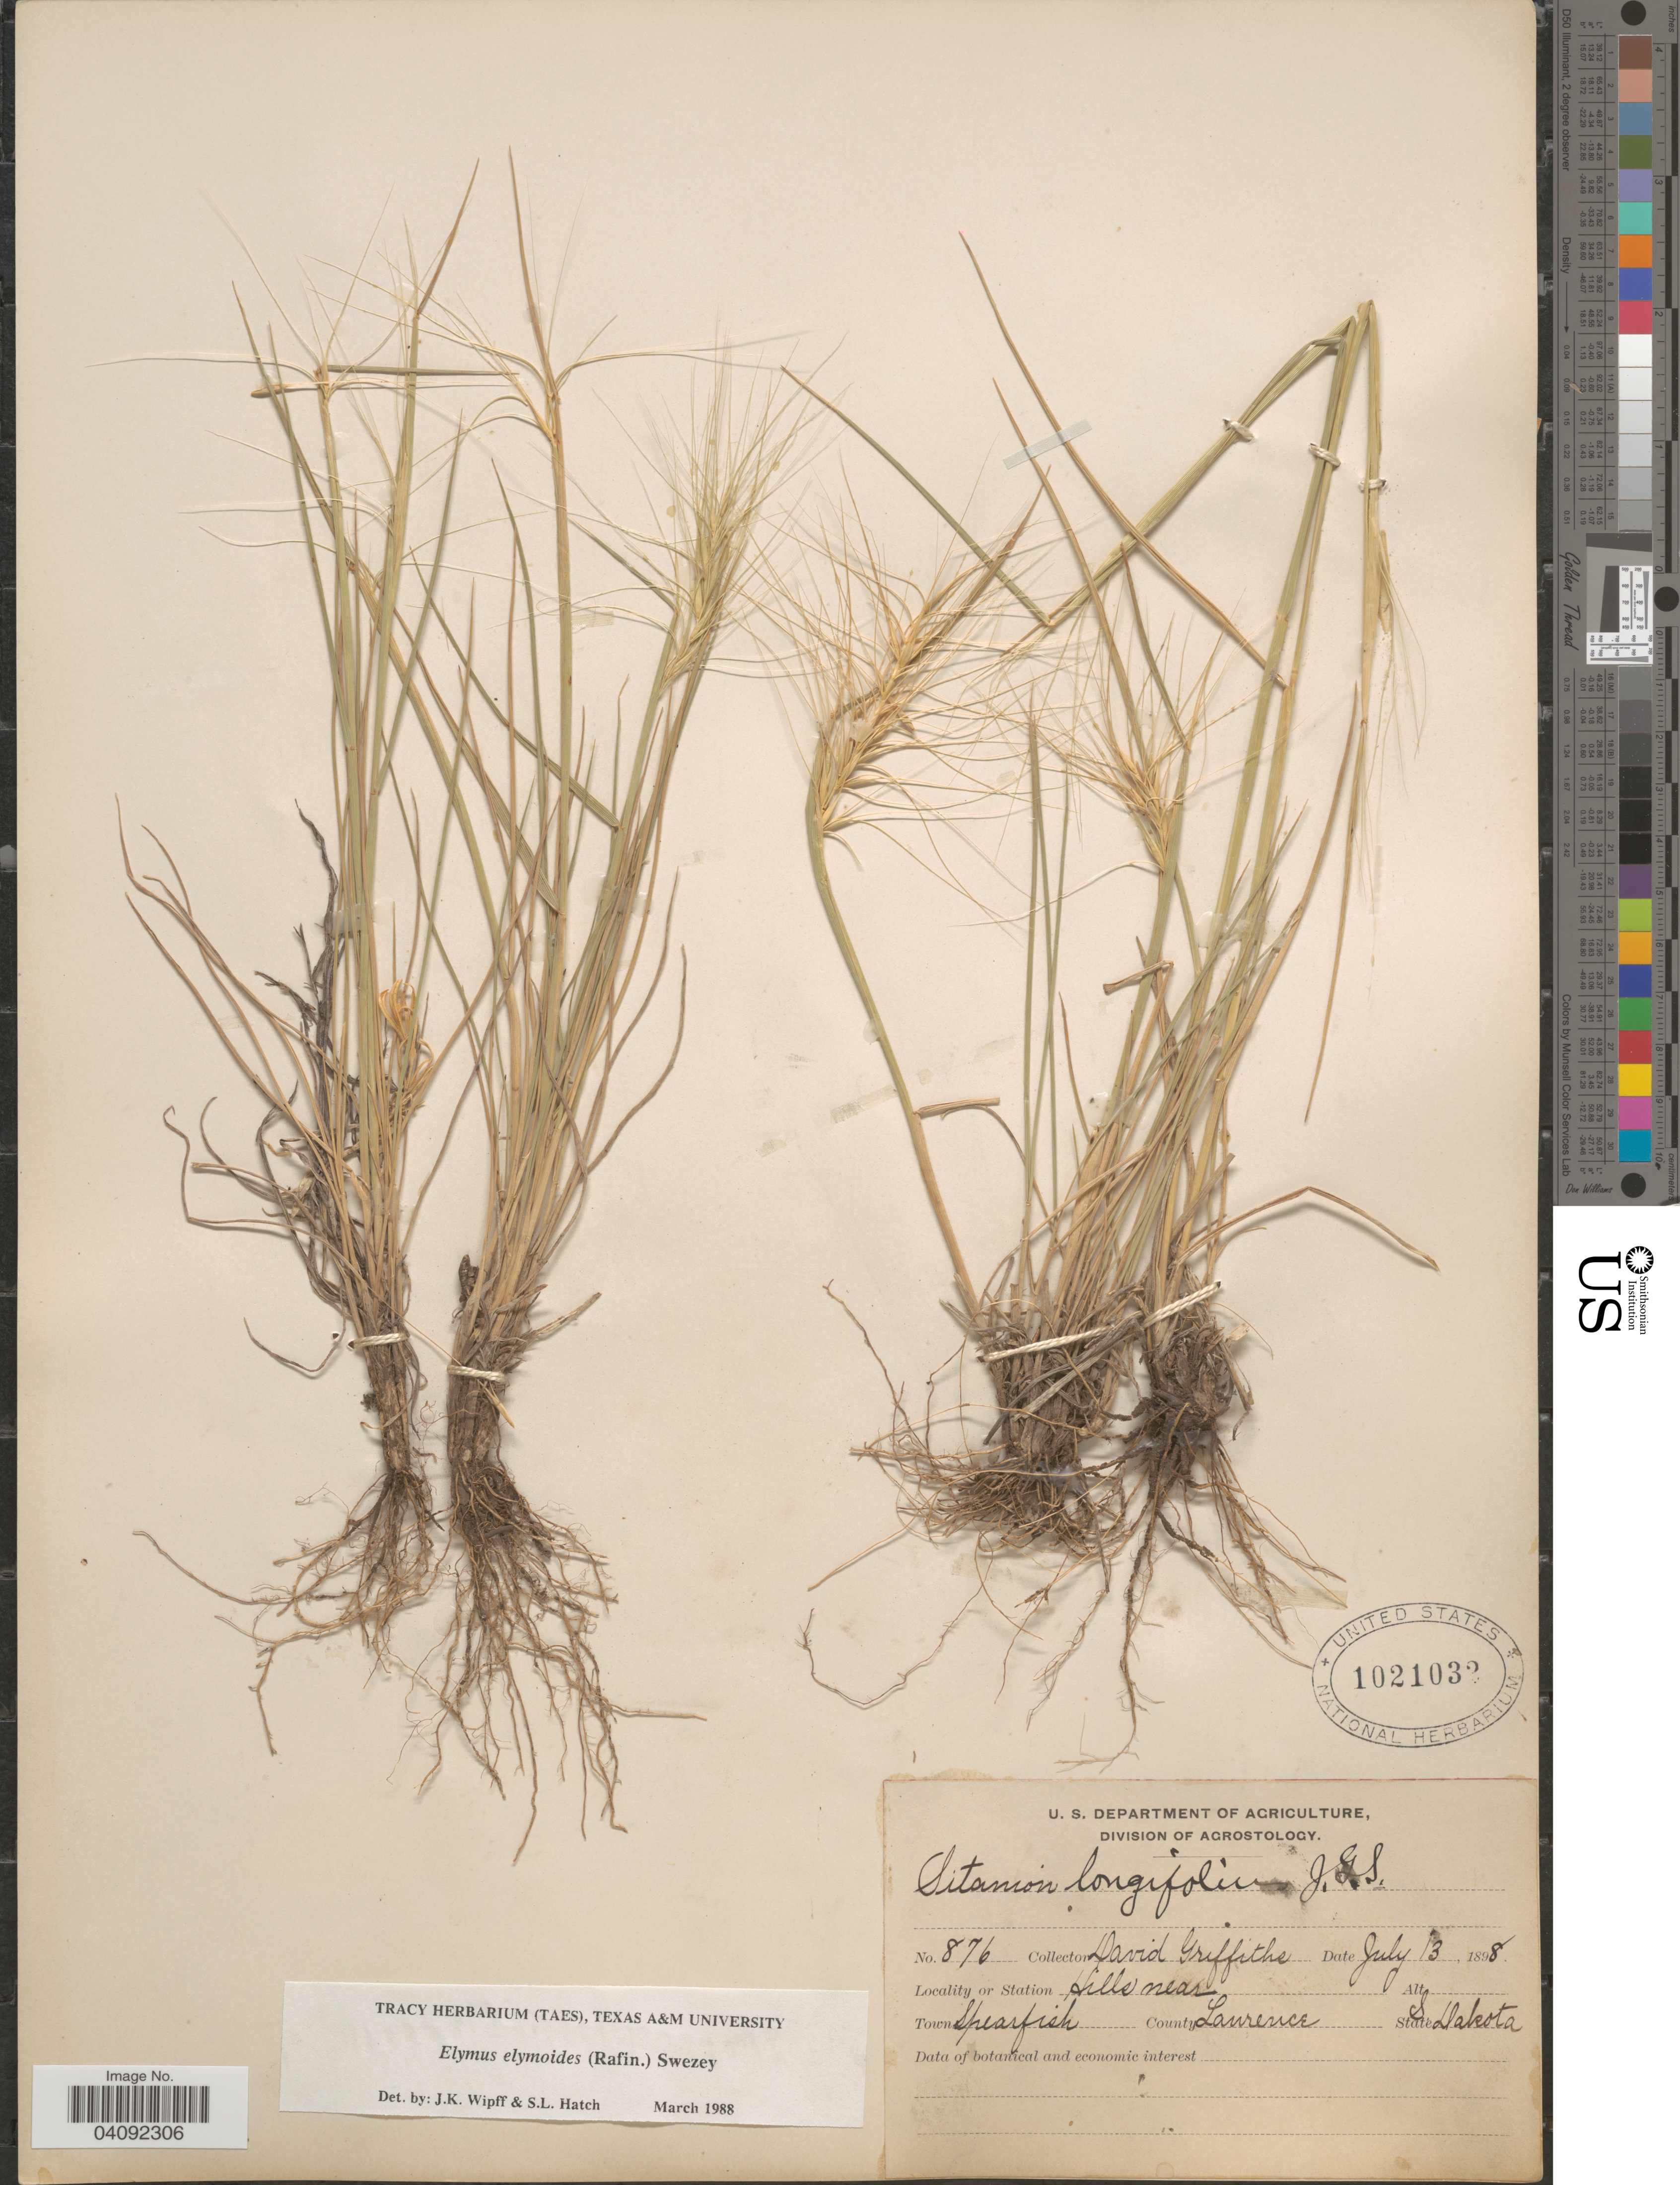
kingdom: Plantae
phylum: Tracheophyta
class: Liliopsida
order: Poales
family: Poaceae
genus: Elymus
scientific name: Elymus elymoides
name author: (Raf.) Swezey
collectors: D. Griffiths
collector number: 876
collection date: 1898-07-13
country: United States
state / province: South Dakota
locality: Hills near Town Spearfish. County Laurence.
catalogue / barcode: US 1021032